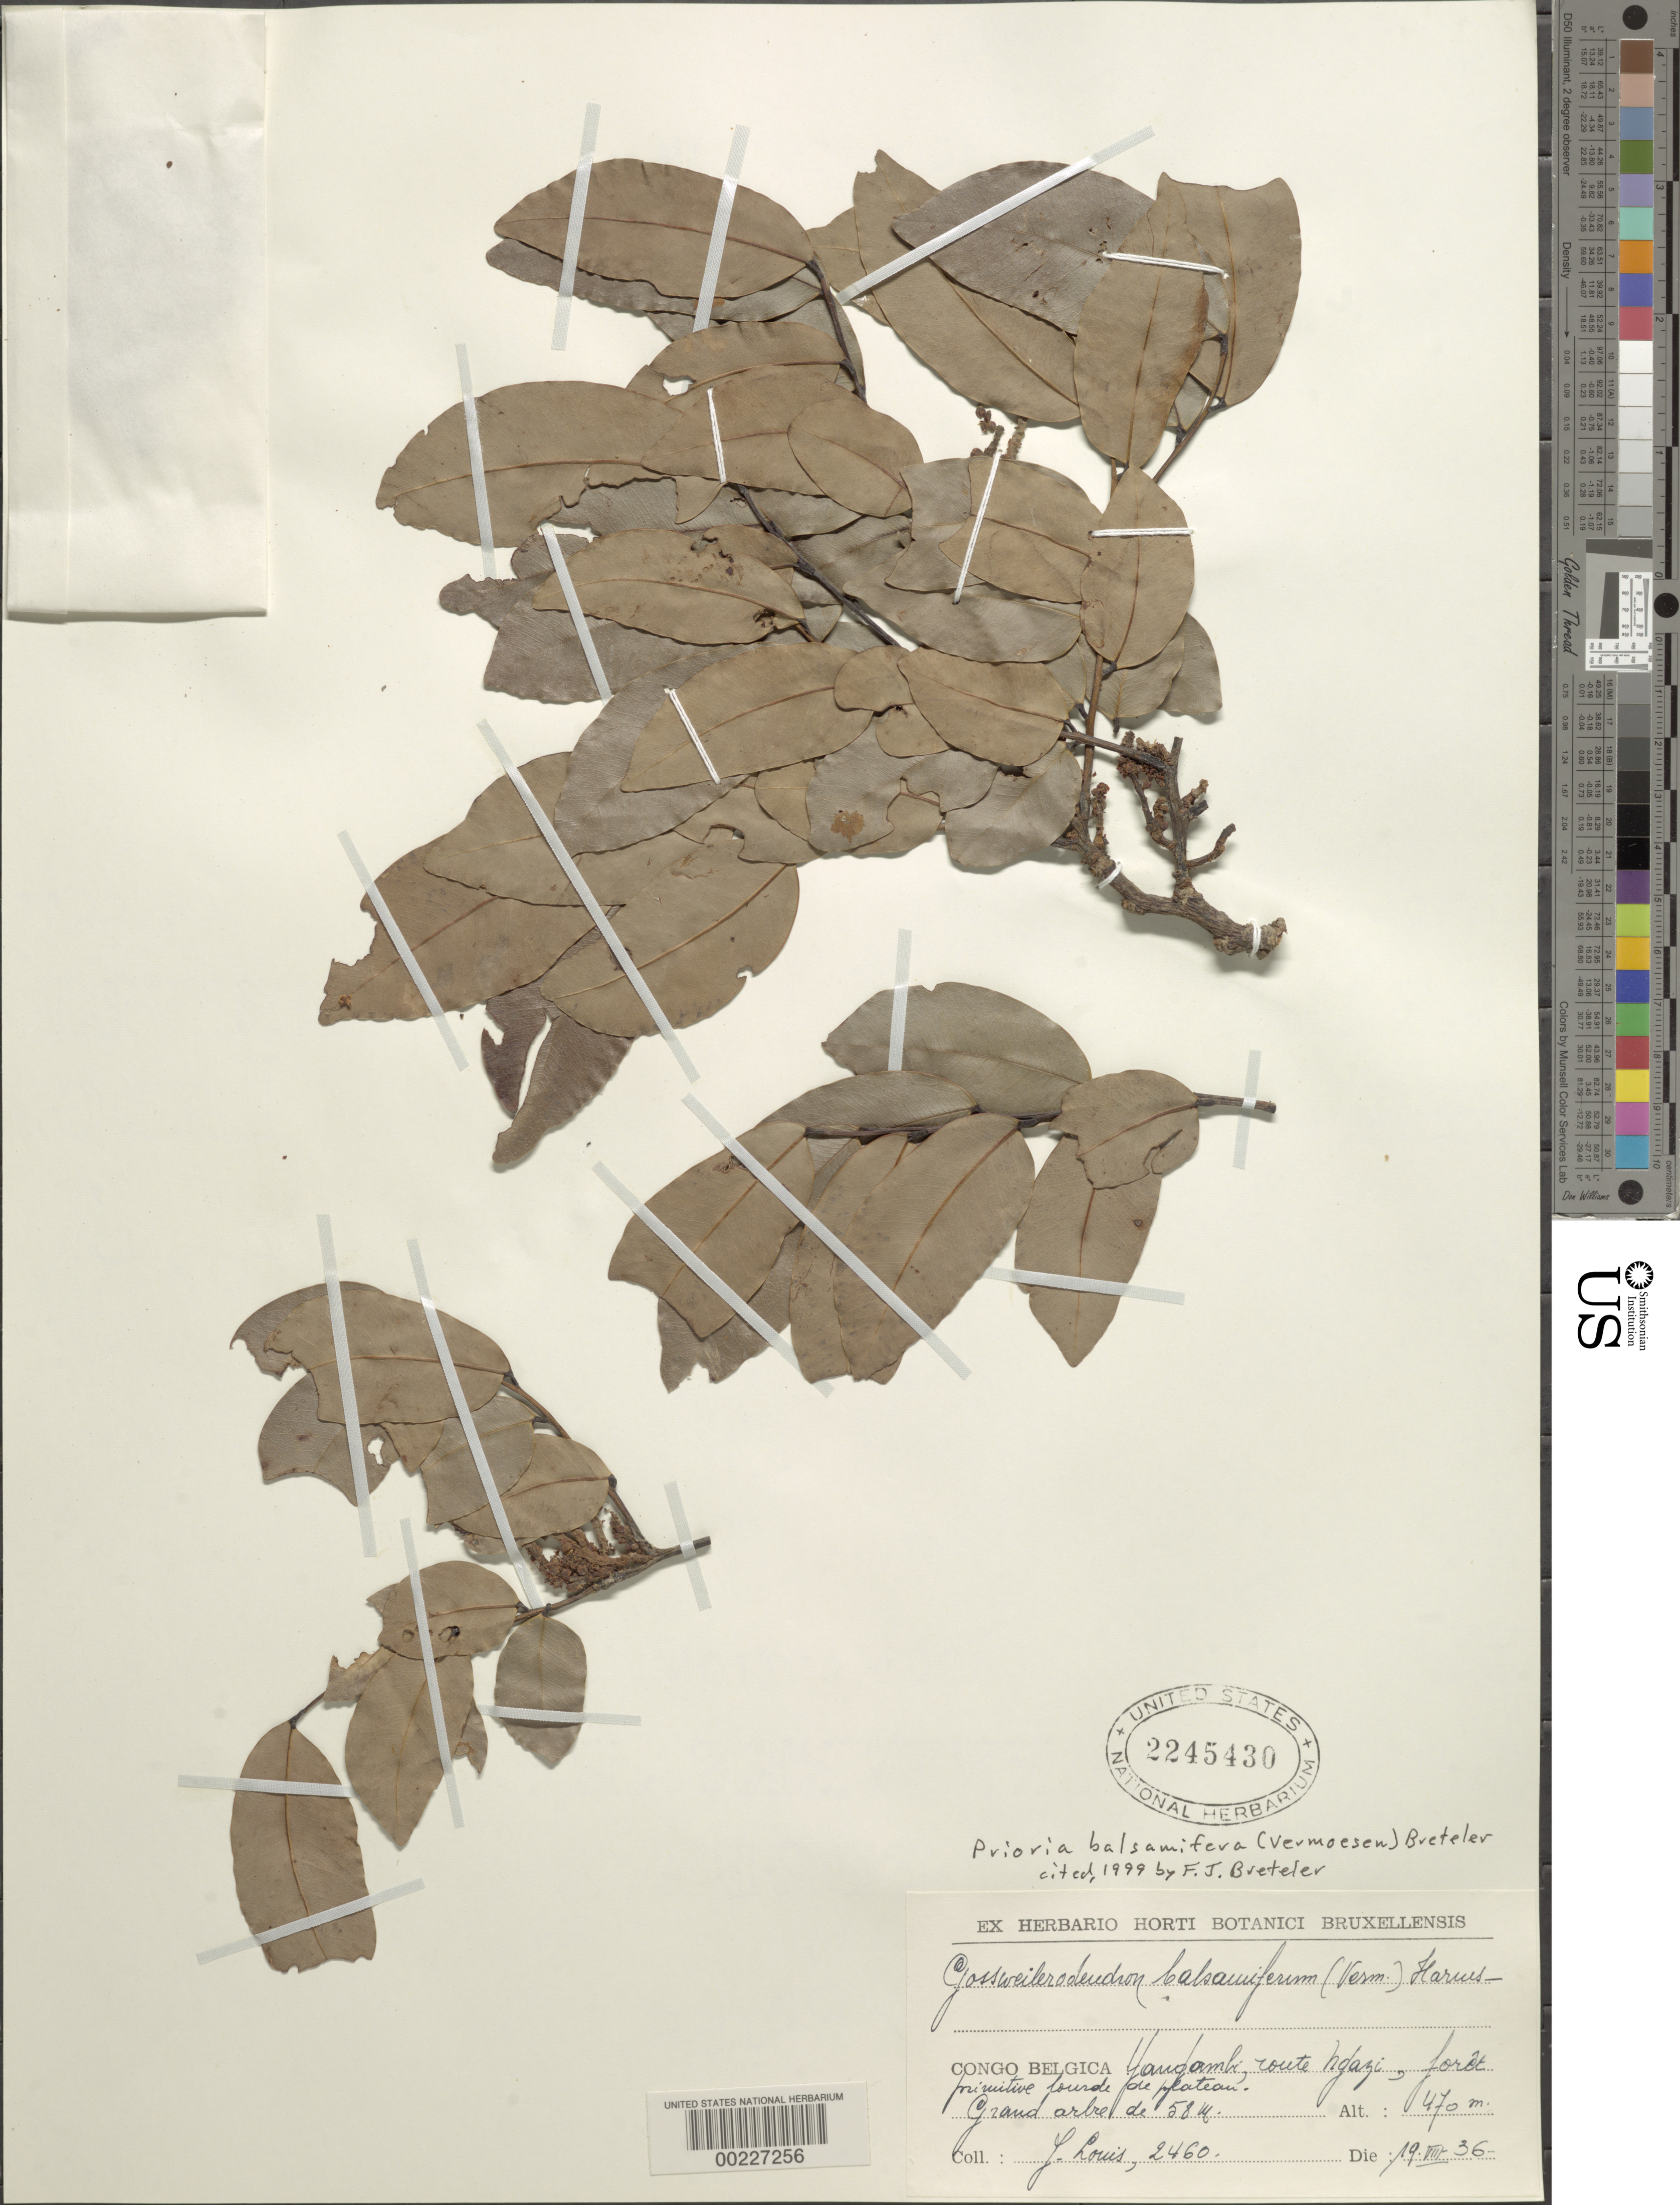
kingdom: Plantae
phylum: Tracheophyta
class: Magnoliopsida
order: Fabales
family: Fabaceae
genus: Gossweilerodendron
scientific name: Gossweilerodendron balsamiferum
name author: (Vermoesen) Harms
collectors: J. Louis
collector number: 2460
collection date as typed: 19 Aug 1936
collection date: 1936-08-19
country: Congo, Democratic Republic of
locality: Yanglambi reserve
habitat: Primative forest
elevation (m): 470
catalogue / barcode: US 2245430